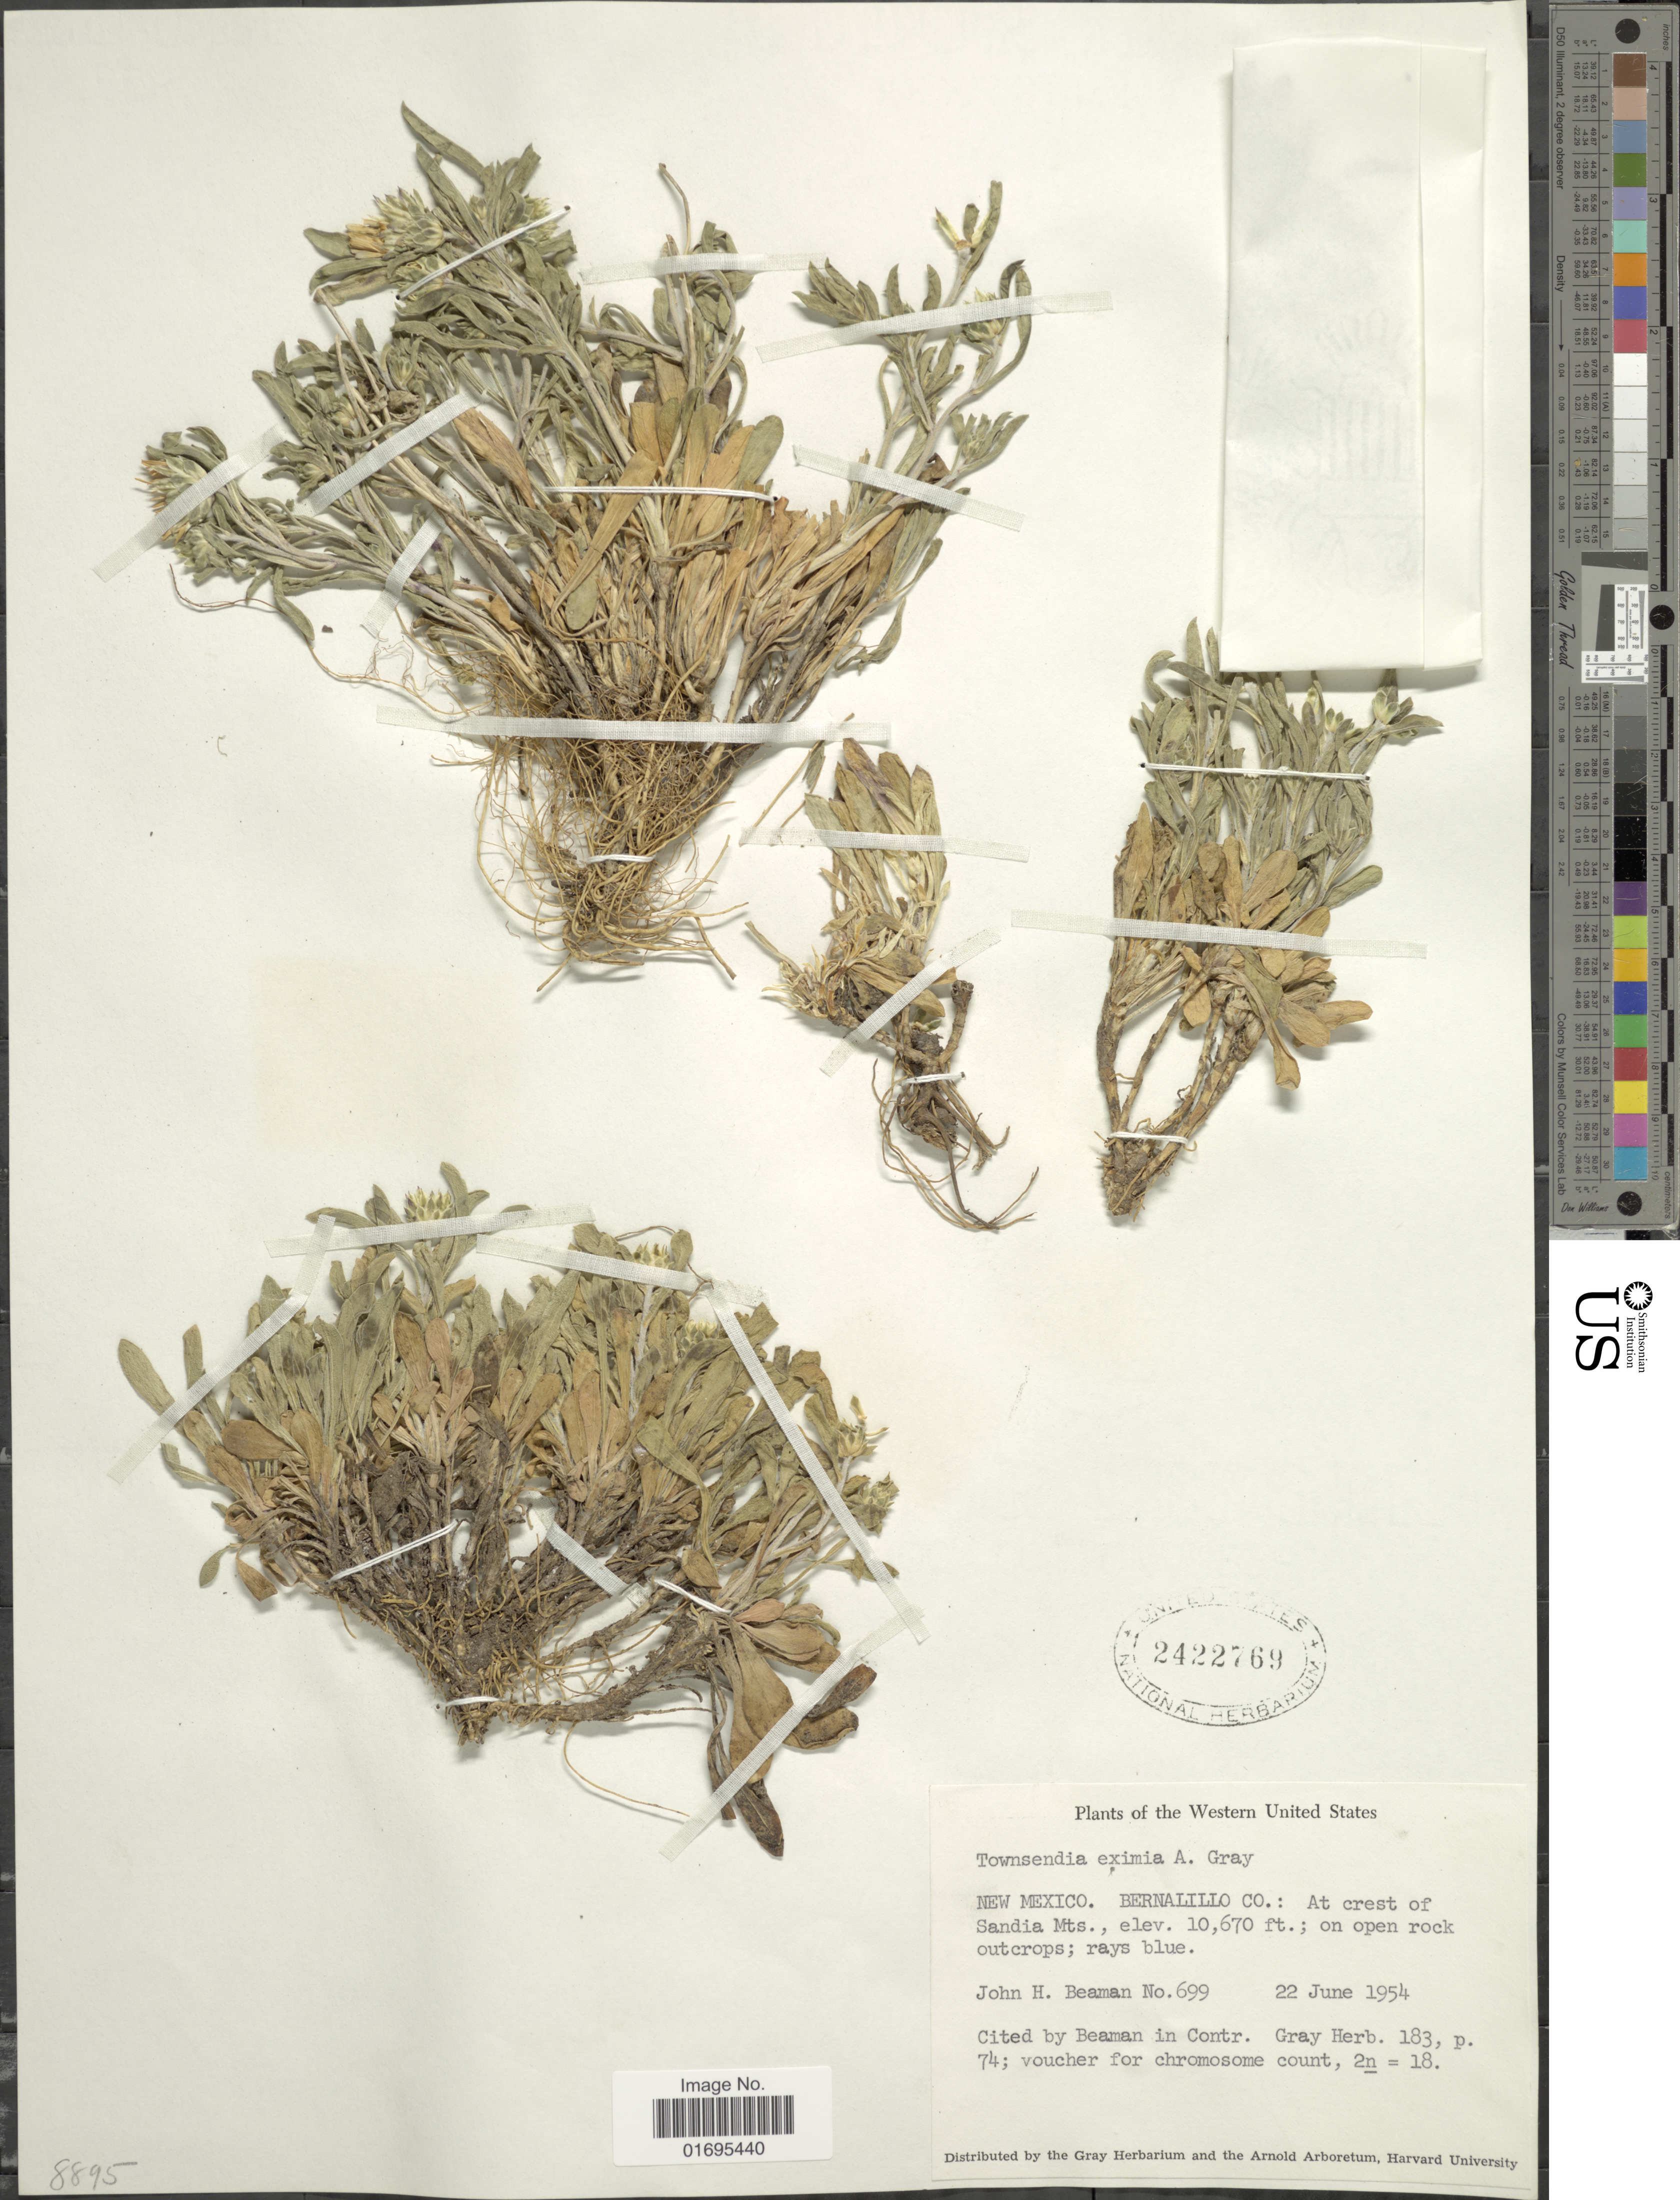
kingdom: Plantae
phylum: Tracheophyta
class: Magnoliopsida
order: Asterales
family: Asteraceae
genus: Townsendia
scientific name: Townsendia eximia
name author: A. Gray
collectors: J. H. Beaman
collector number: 699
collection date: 1954-06-22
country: United States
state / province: New Mexico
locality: Hernalillo Co.: at crest of Sandia Mts., on oopen rock outcrops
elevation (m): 3252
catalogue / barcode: US 2422769